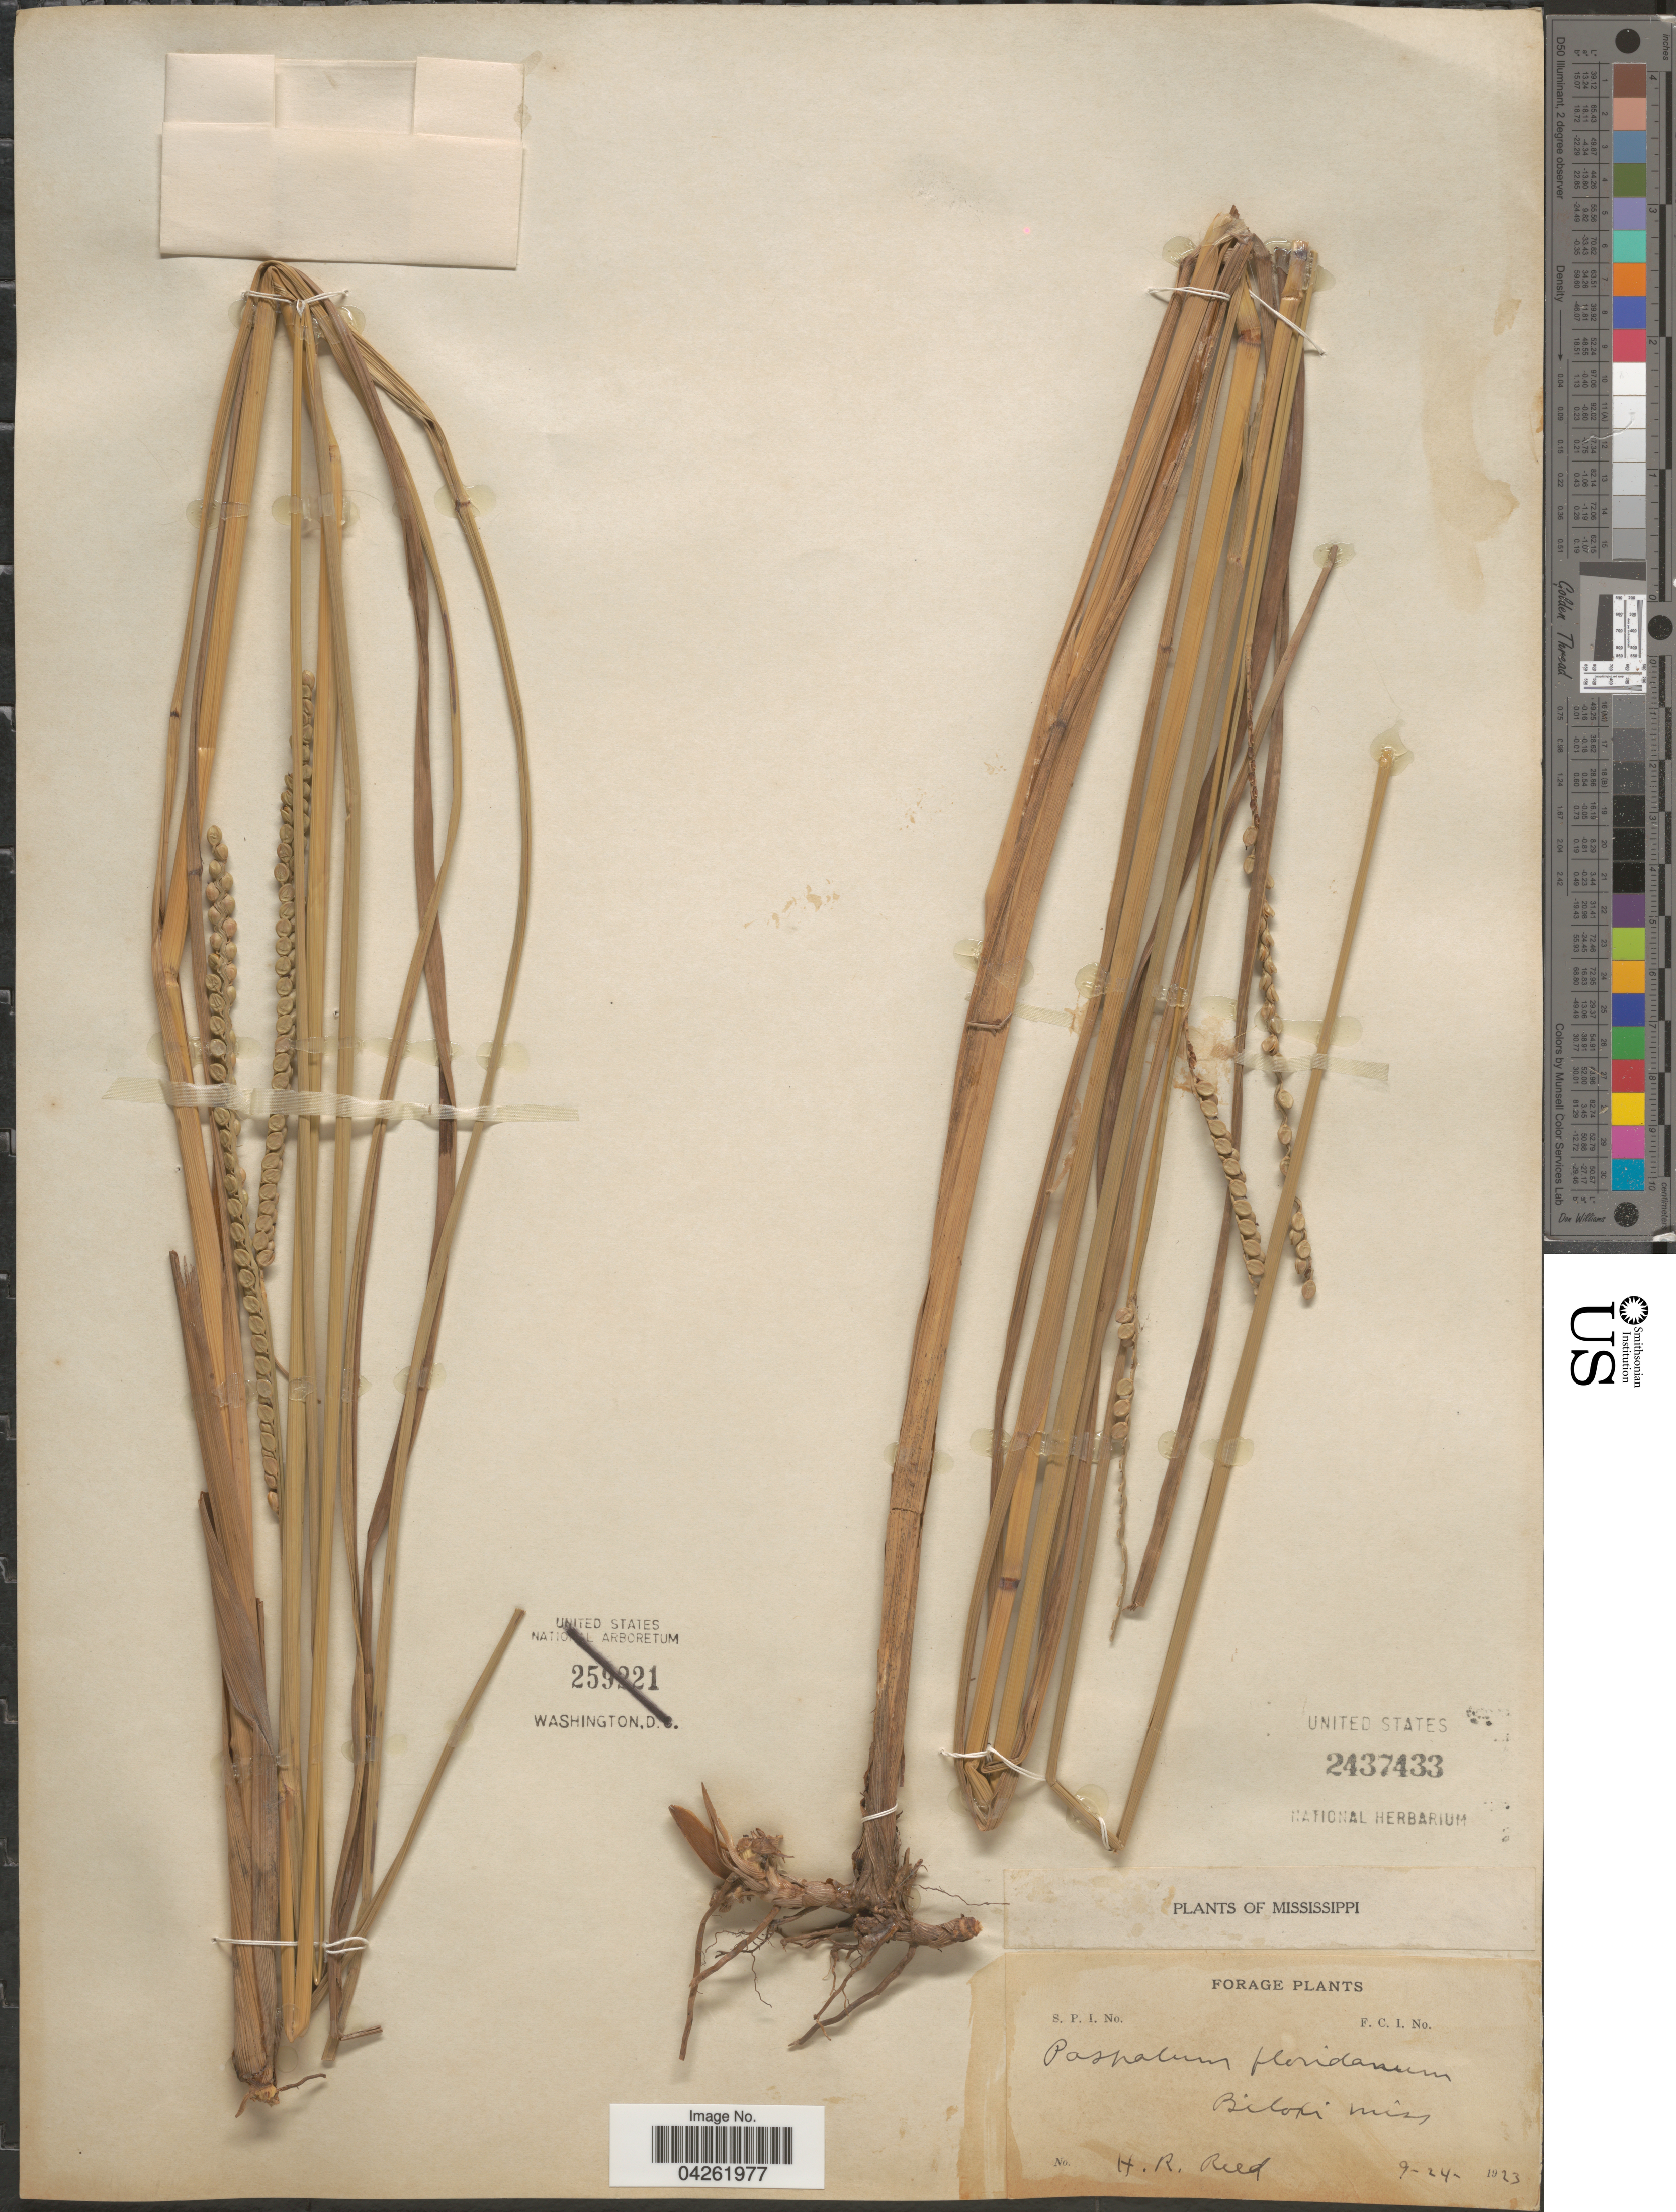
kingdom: Plantae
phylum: Tracheophyta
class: Liliopsida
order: Poales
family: Poaceae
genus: Paspalum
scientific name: Paspalum floridanum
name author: Michx.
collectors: H. Reed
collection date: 1923-09-24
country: United States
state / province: Mississippi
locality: Biloxi.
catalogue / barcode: US 2437433